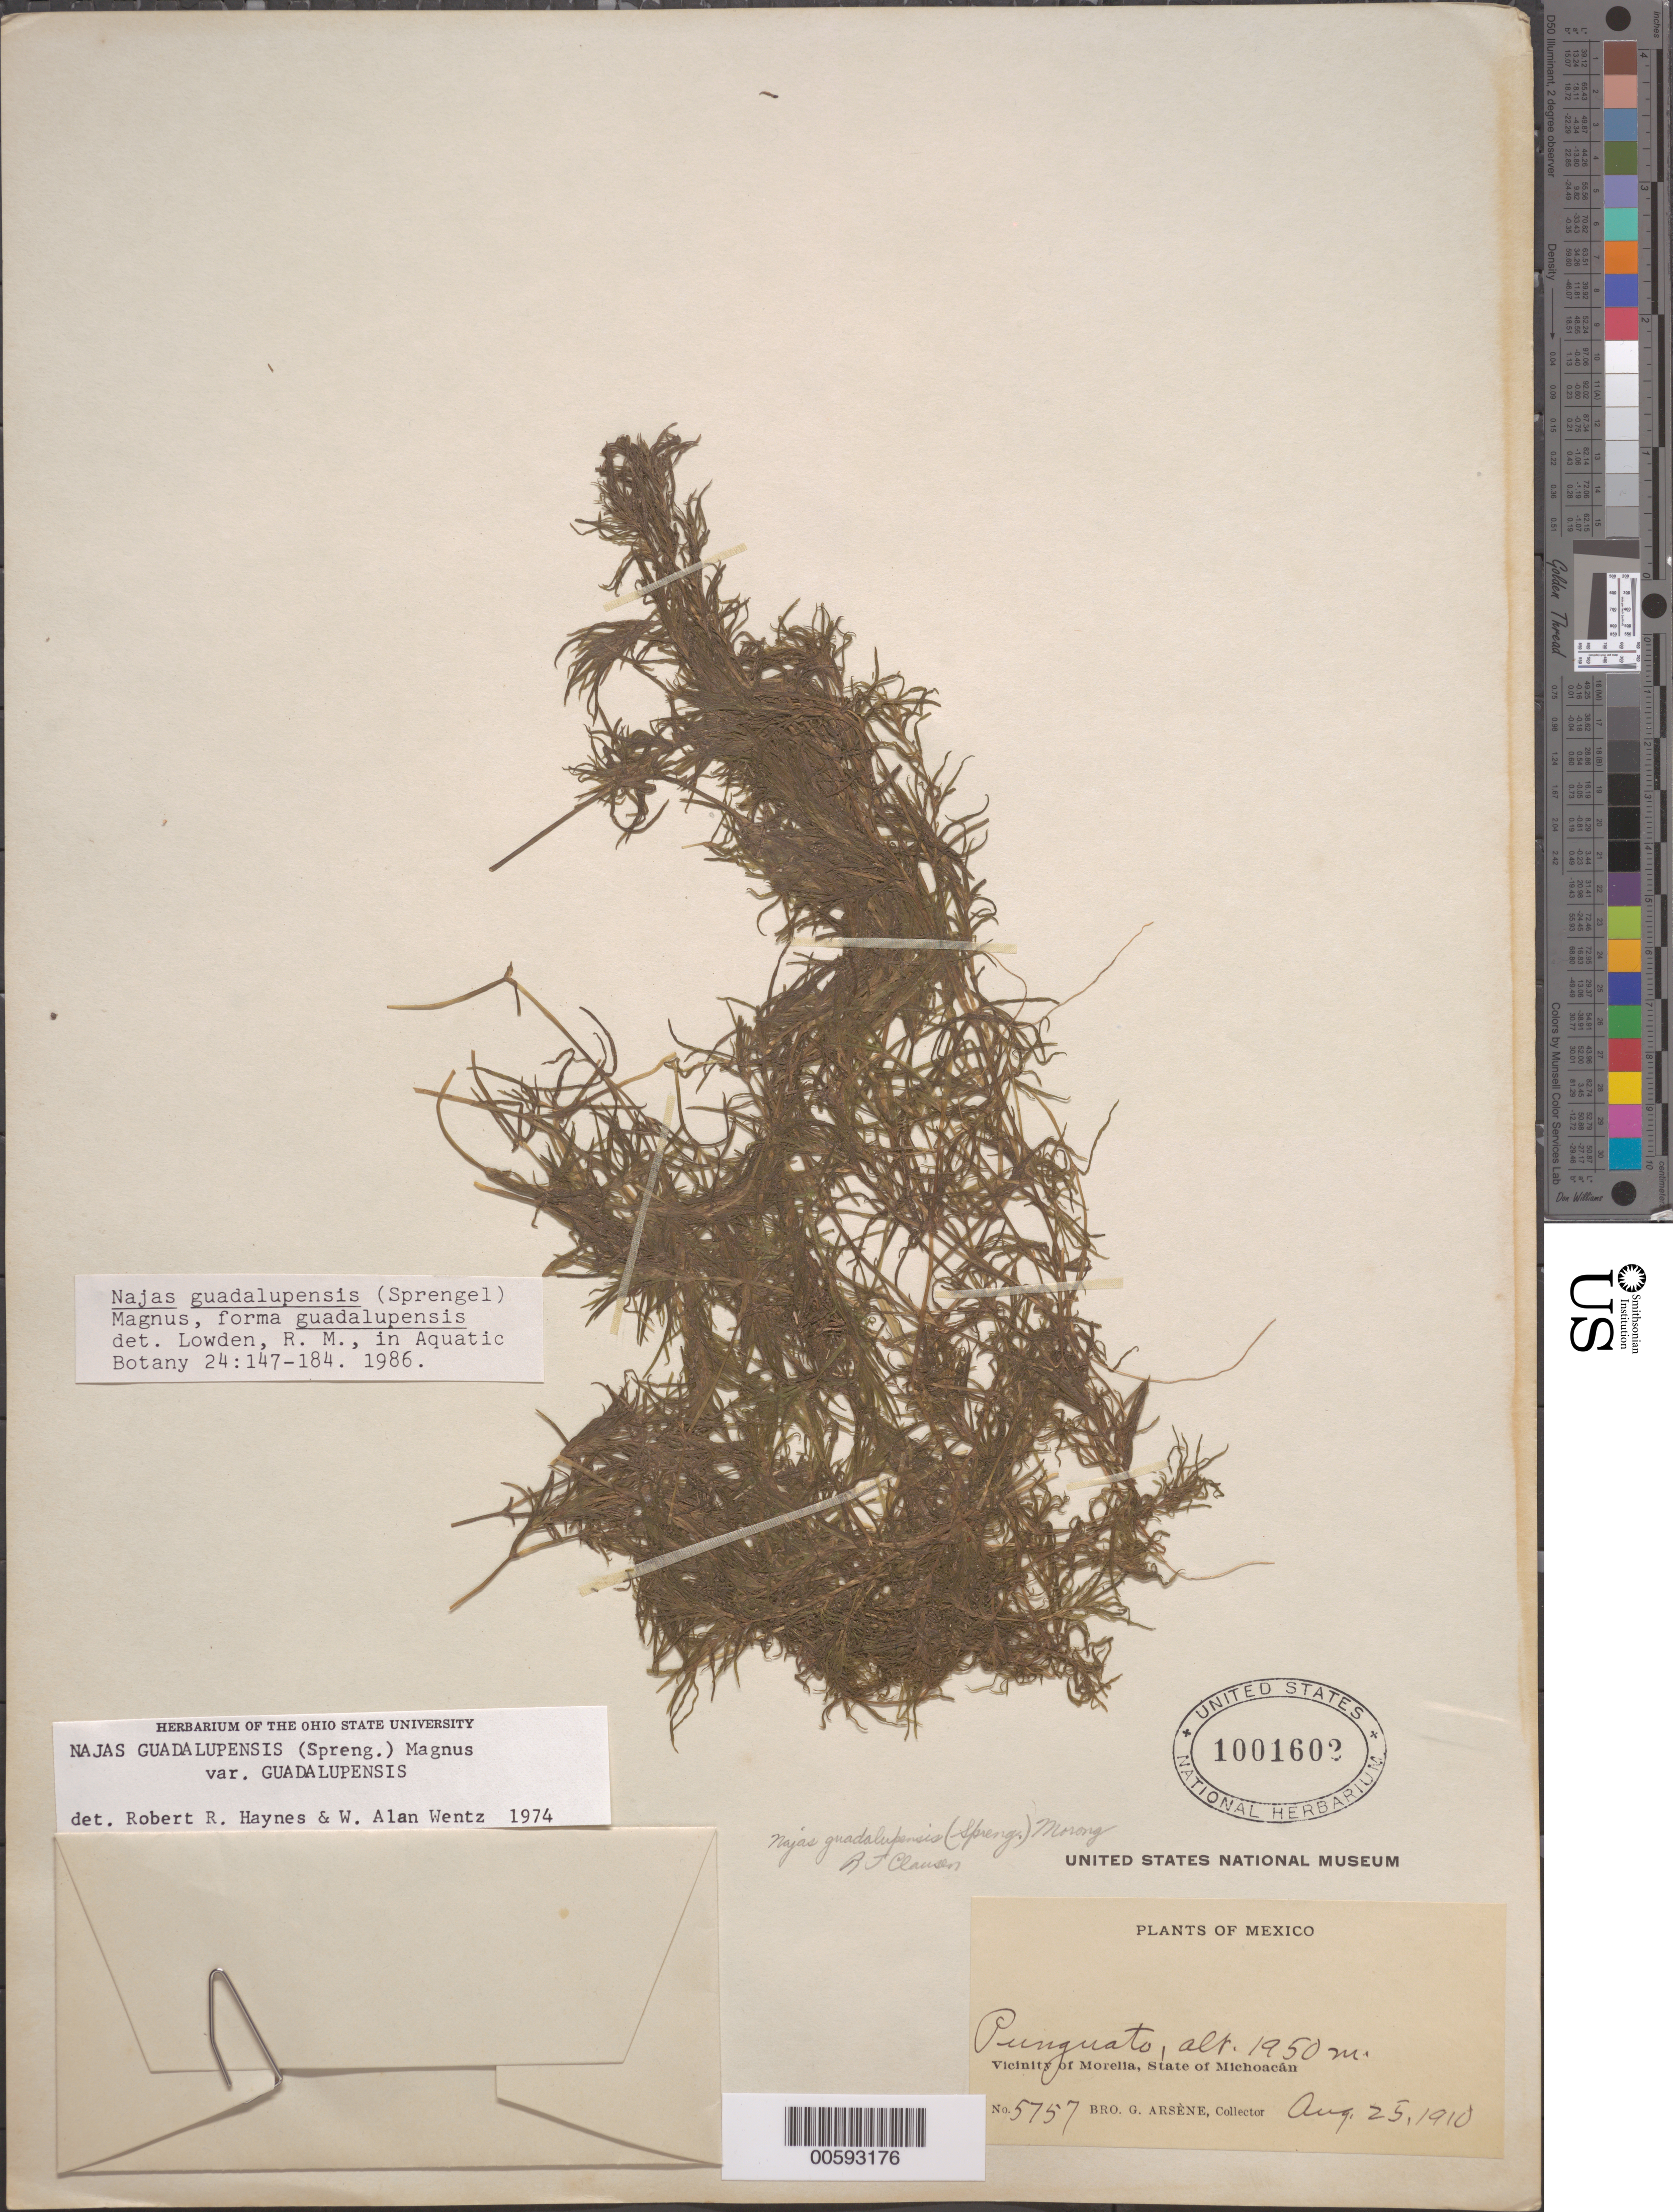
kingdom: Plantae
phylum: Tracheophyta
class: Liliopsida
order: Alismatales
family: Hydrocharitaceae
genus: Najas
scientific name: Najas guadalupensis var. guadalupensis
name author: (Spreng.) Magnus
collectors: Bro. G. Arsène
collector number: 5757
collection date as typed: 25 Aug 1910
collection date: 1910-08-25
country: Mexico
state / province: Michoacán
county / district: Morelia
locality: Punguato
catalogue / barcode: US 1001602